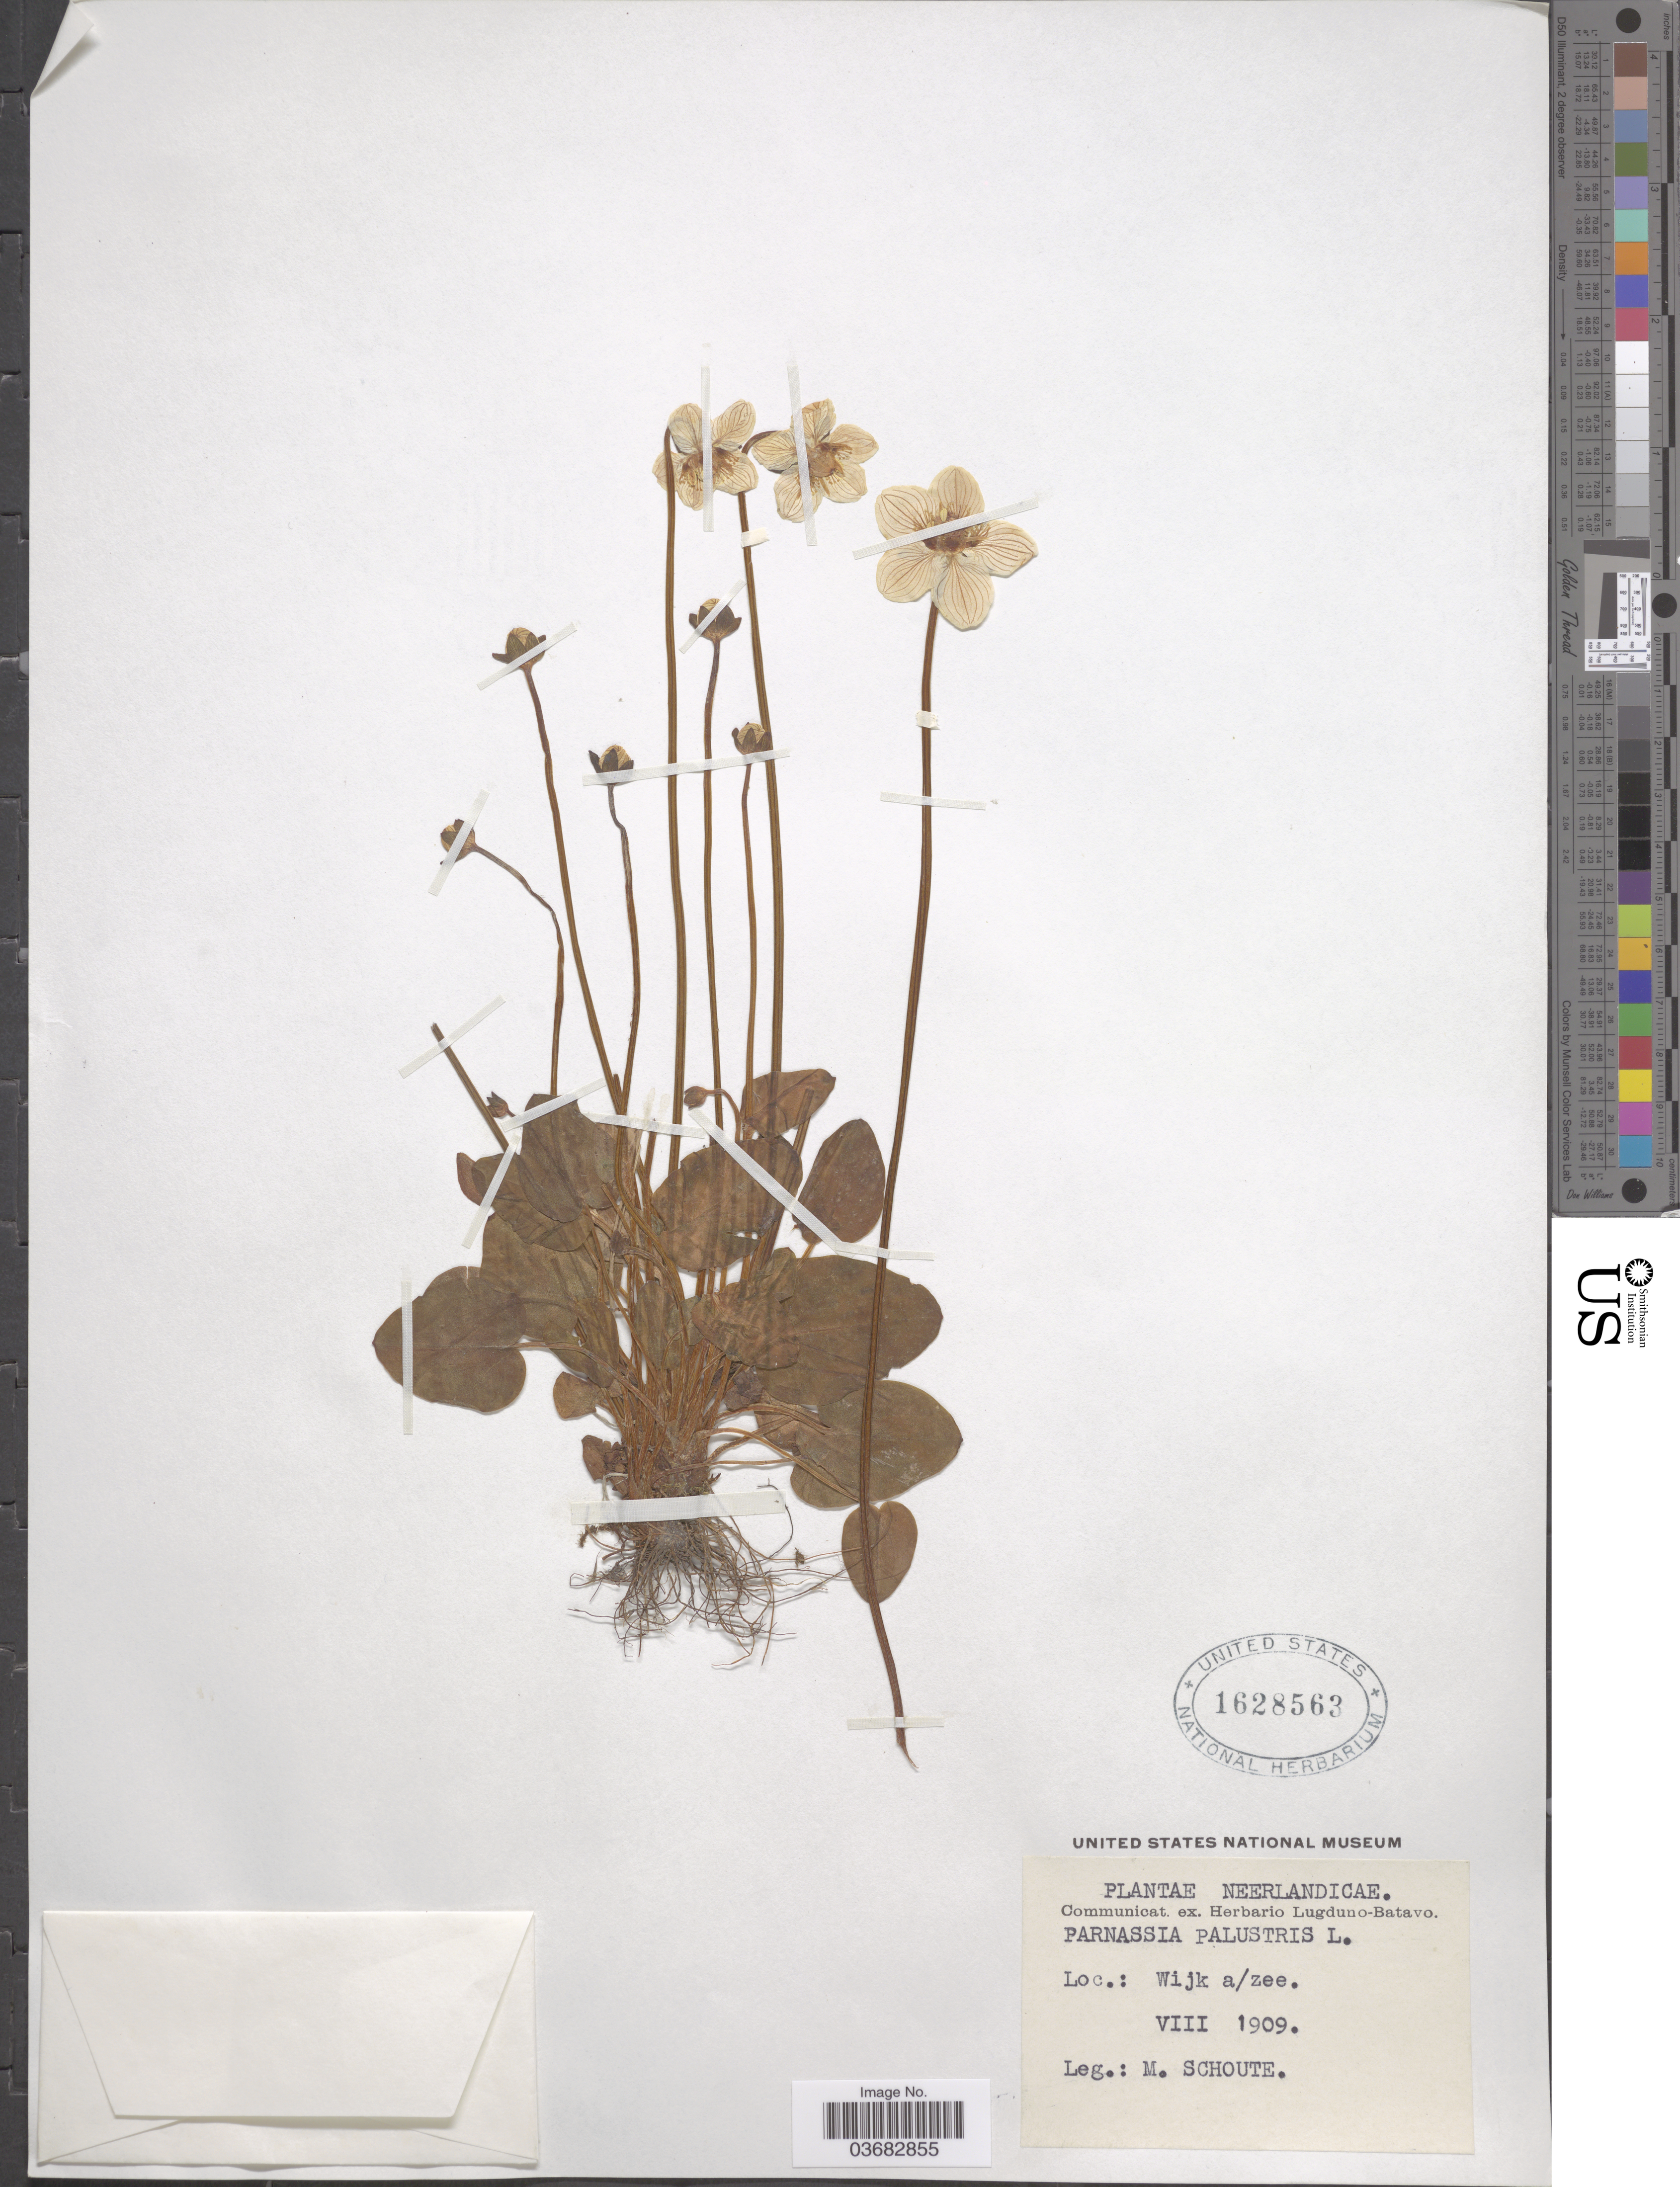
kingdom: Plantae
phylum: Tracheophyta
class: Magnoliopsida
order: Celastrales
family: Parnassiaceae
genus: Parnassia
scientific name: Parnassia palustris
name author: L.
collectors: M. Schoute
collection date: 1909-08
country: Netherlands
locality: Neerlandicae. Wijk a/zee.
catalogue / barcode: US 1628563